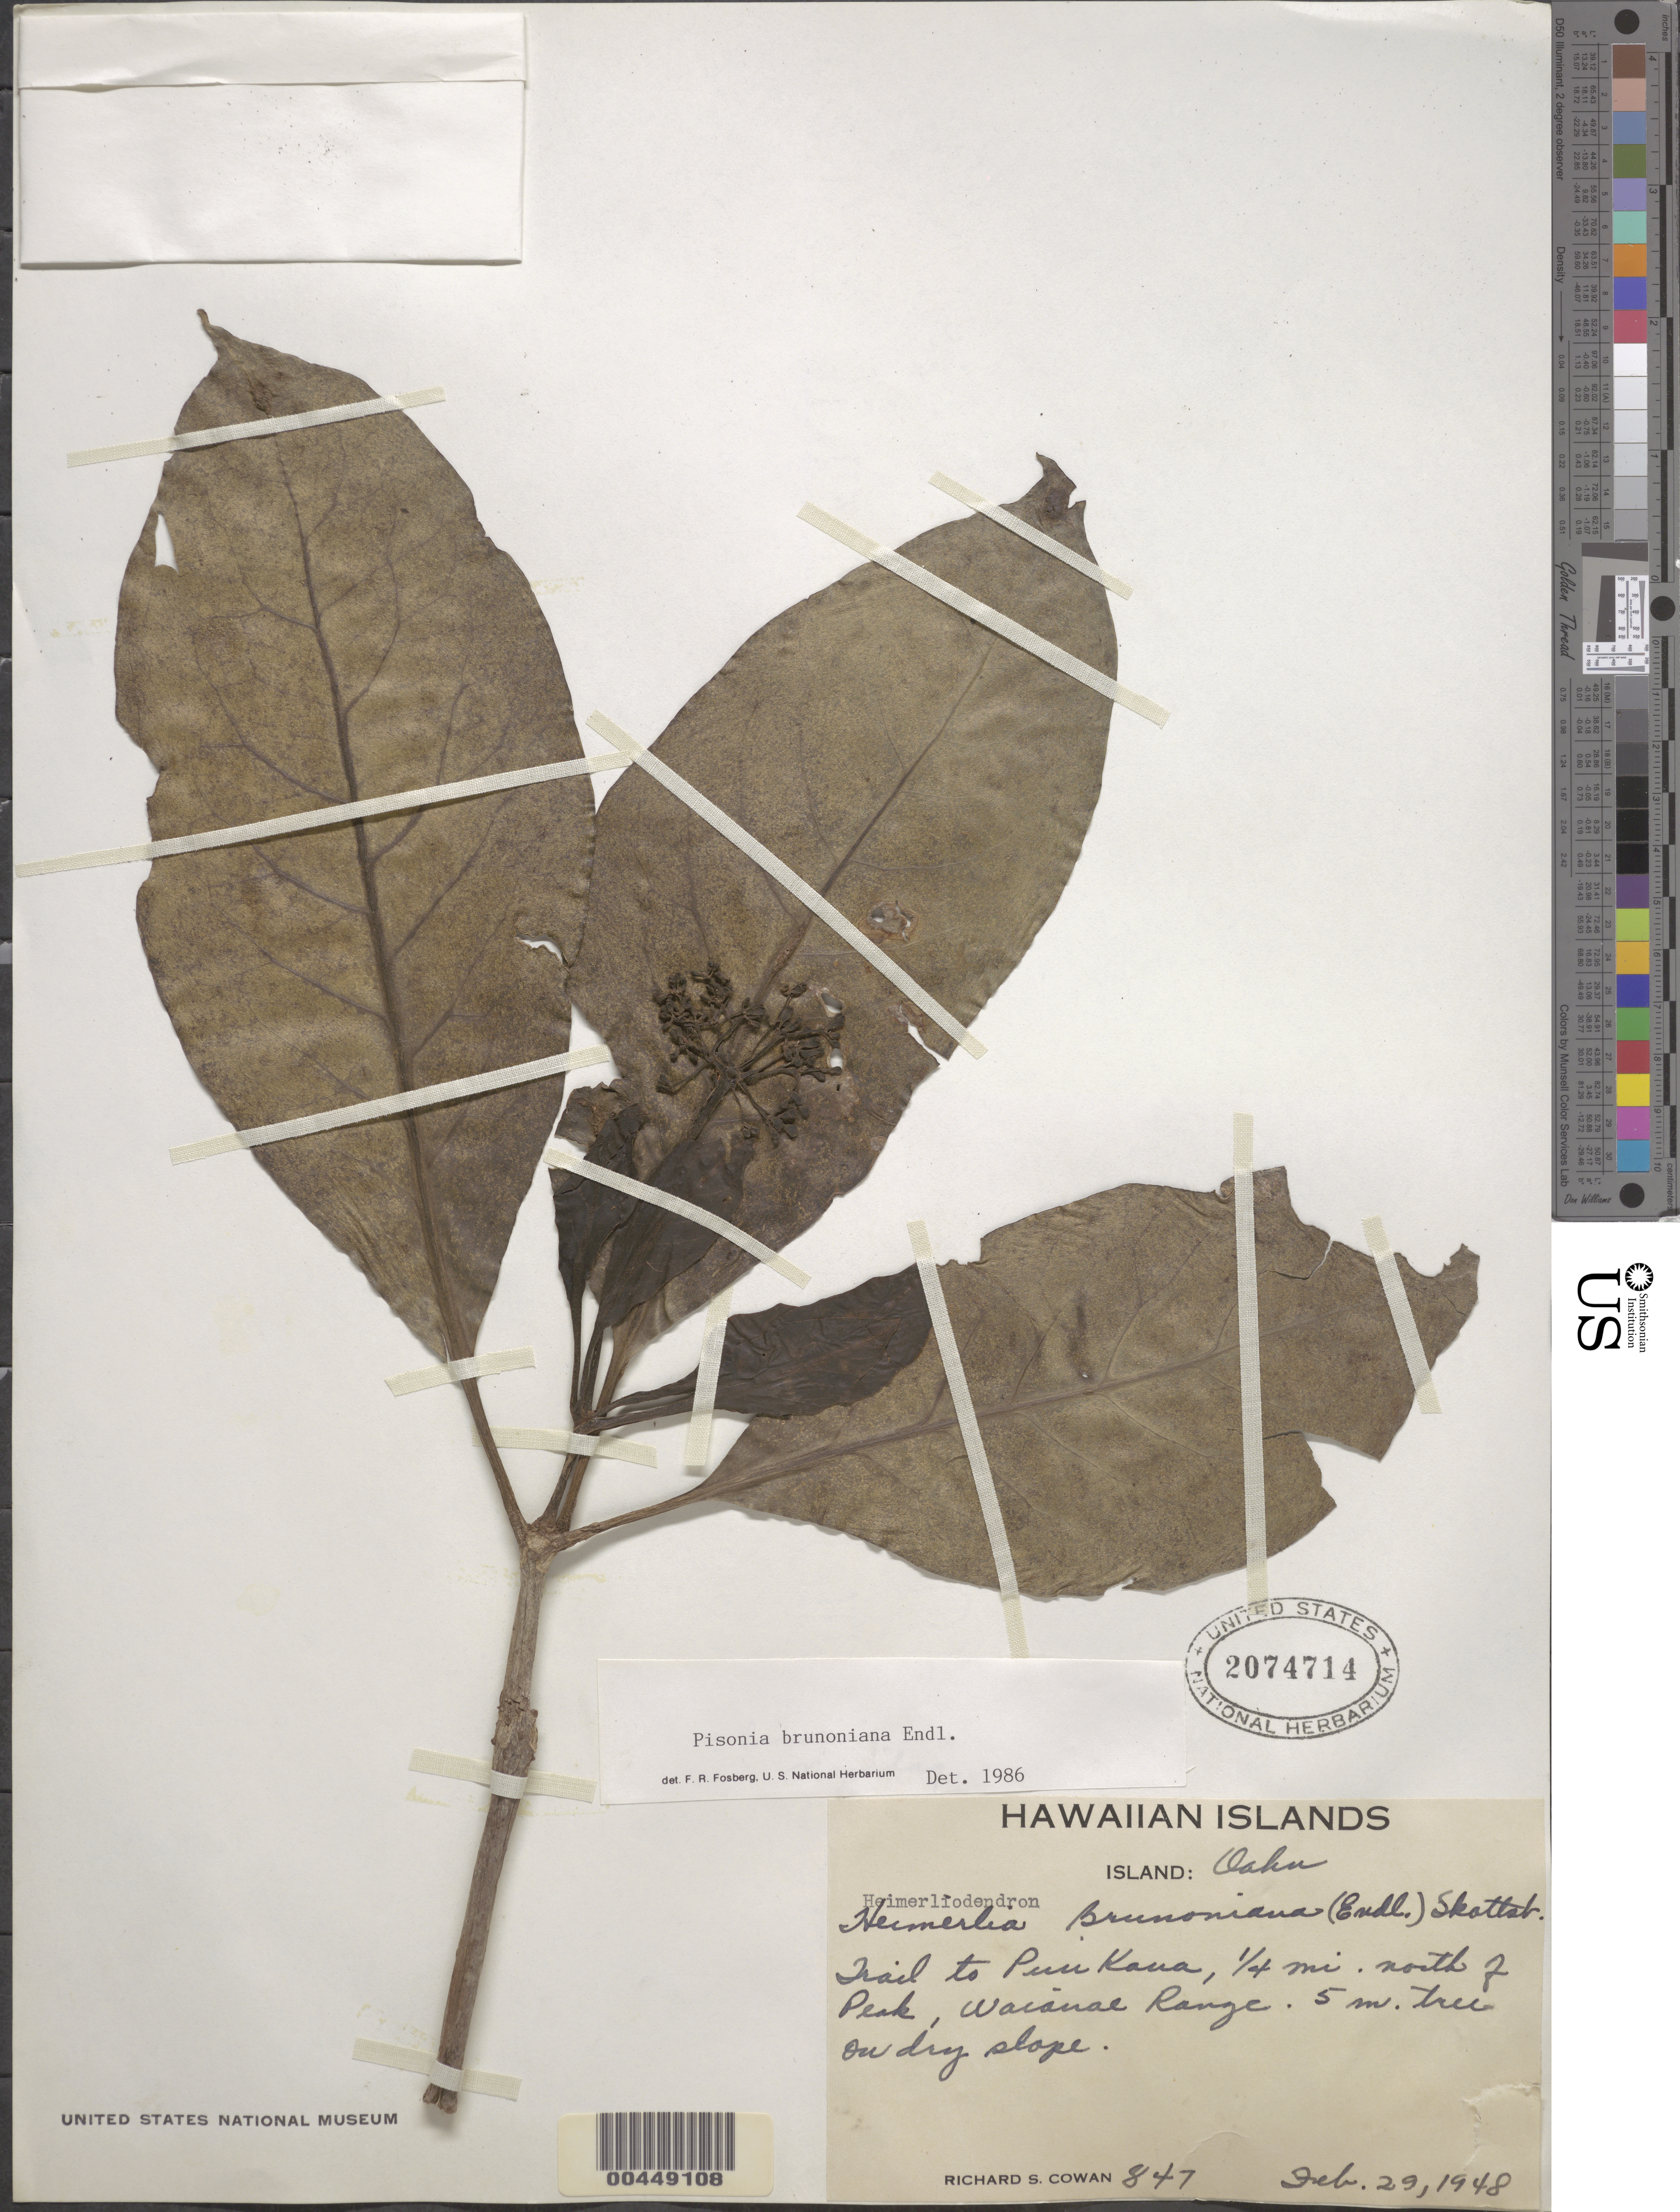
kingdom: Plantae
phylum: Tracheophyta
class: Magnoliopsida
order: Caryophyllales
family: Nyctaginaceae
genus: Ceodes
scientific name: Ceodes brunoniana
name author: (Endl.) Skottsb.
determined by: Wagner, W. L., (BOT), Smithsonian Institution - National Museum of Natural History (UNITED STATES)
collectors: R. S. Cowan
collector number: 847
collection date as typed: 29 Feb 1948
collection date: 1948-02-29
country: United States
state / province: Hawaii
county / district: Honolulu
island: Oahu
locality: Trail to Puu Kaua, .25 mi north of Peak, Waianae Range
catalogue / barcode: US 2074714